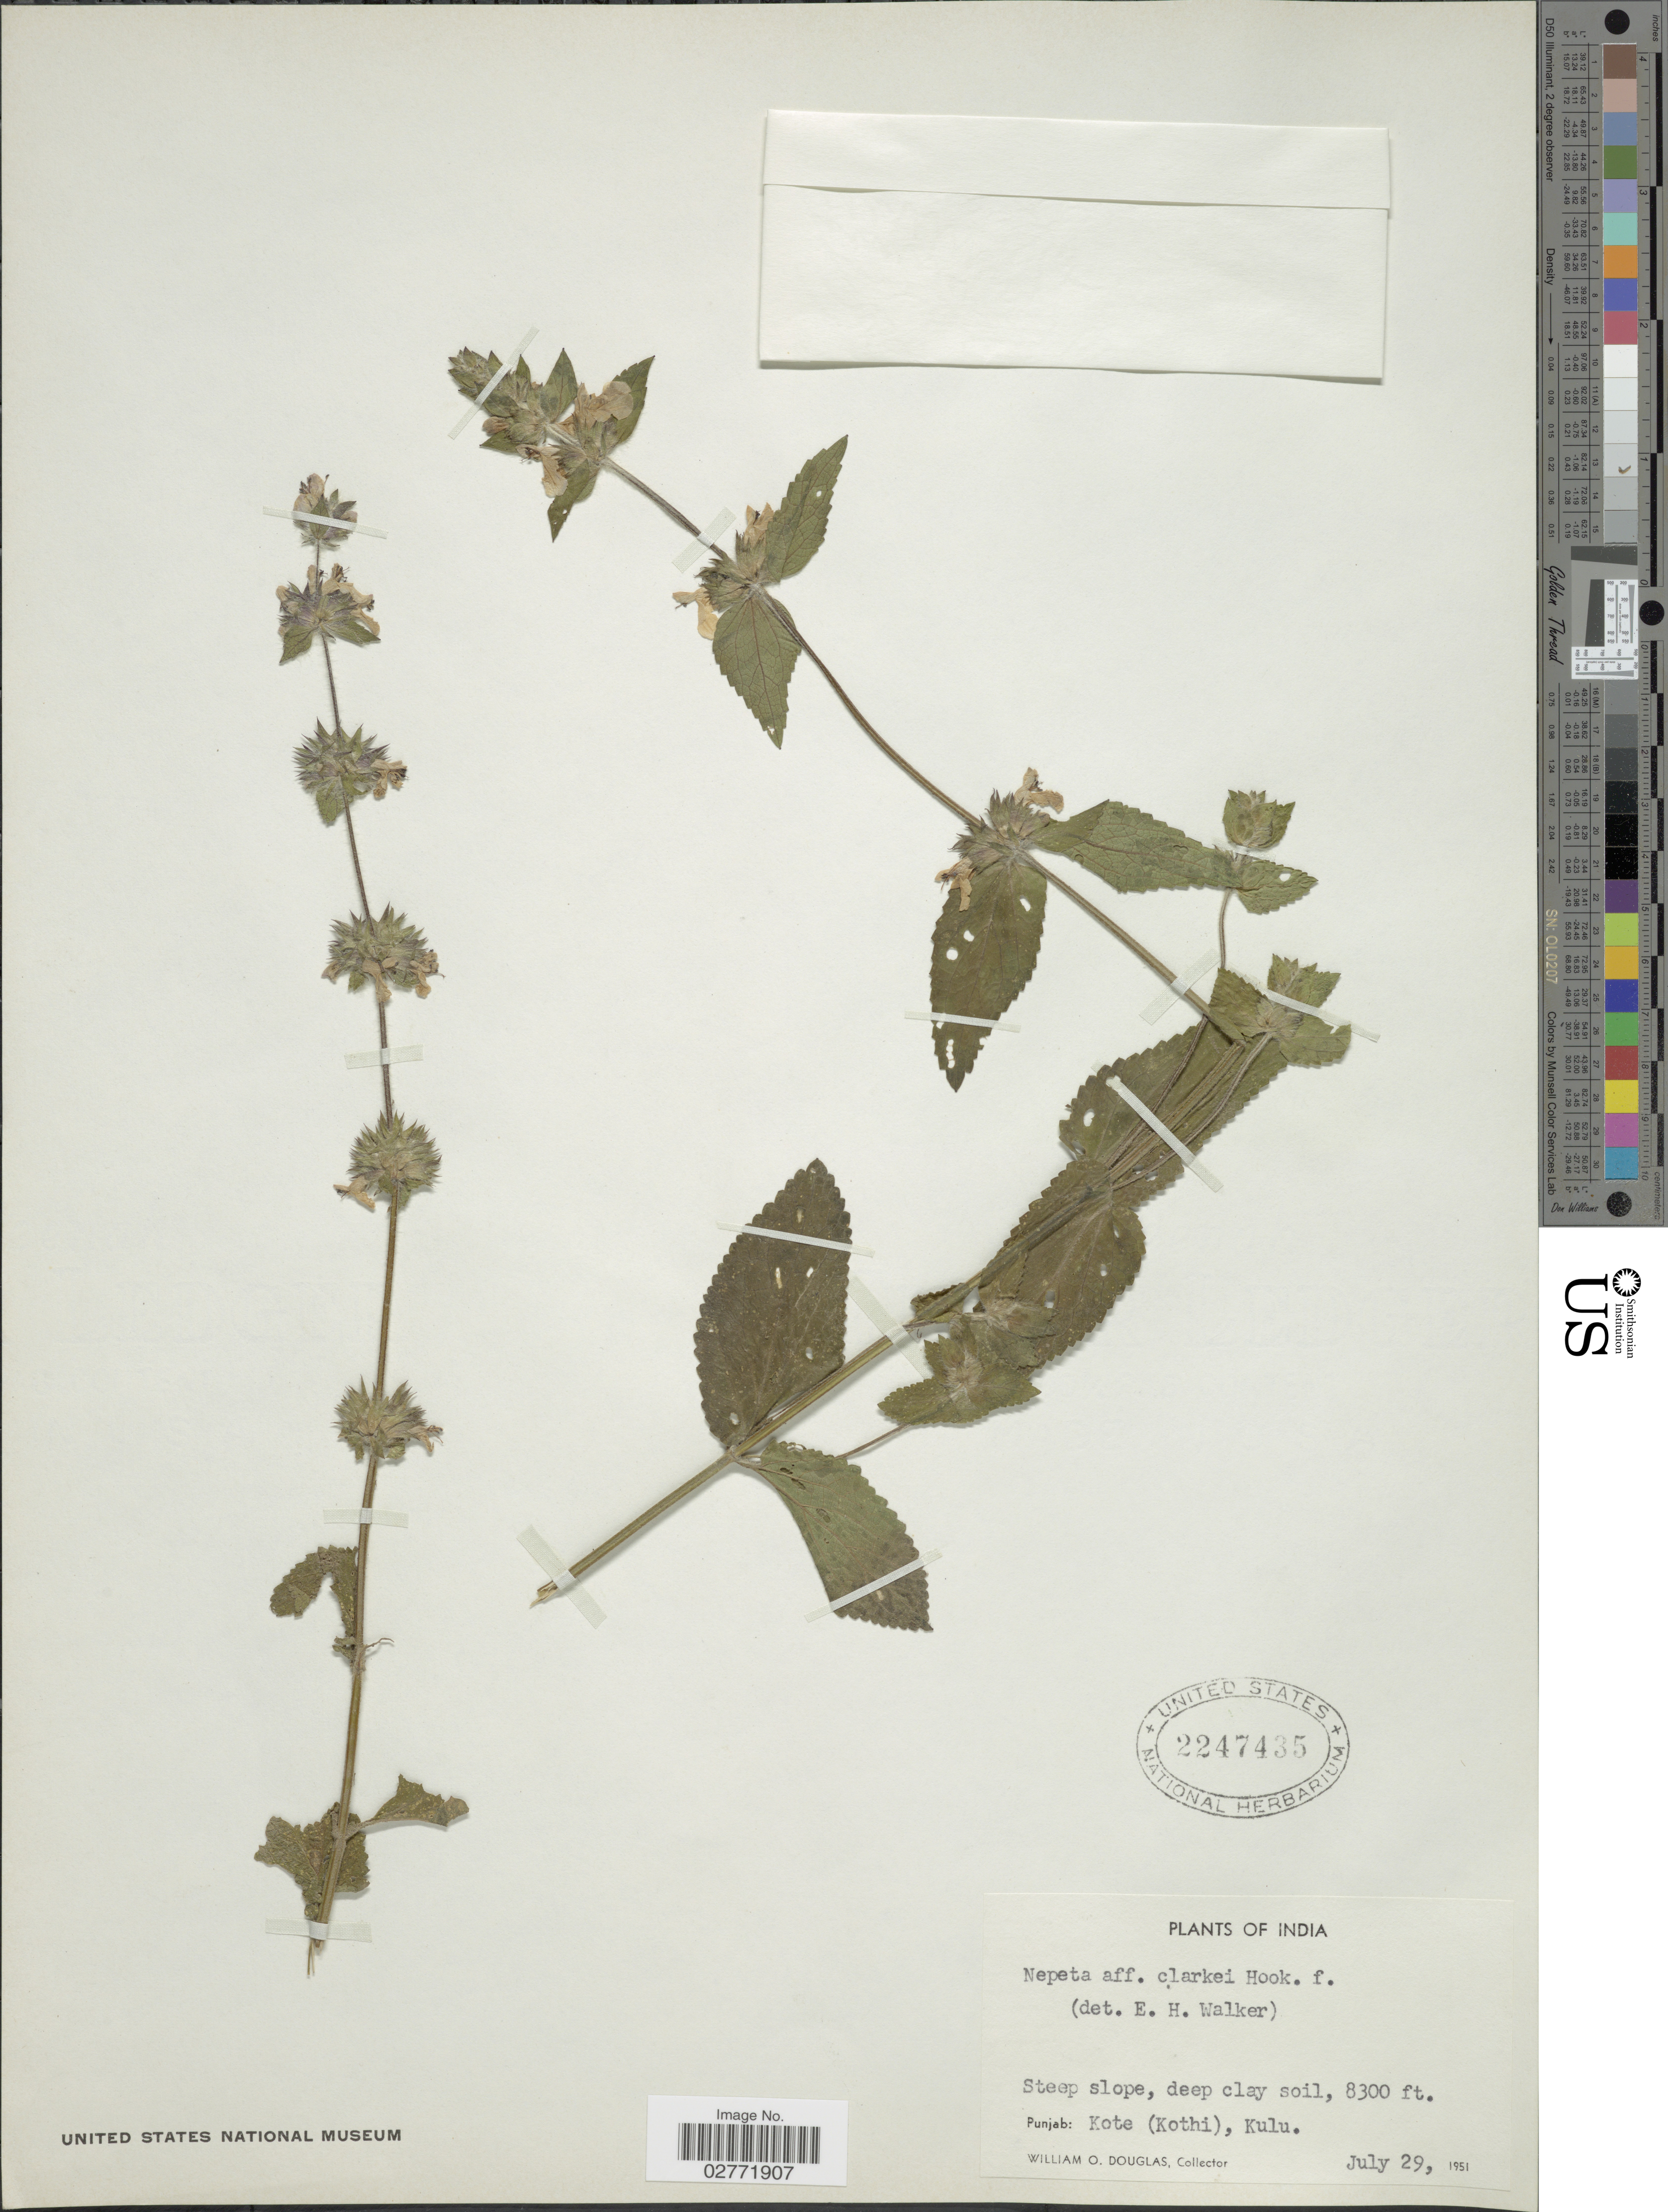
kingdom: Plantae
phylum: Tracheophyta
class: Magnoliopsida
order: Lamiales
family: Lamiaceae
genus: Nepeta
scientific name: Nepeta clarkei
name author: Hook. f.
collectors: W. Douglas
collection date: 1951-07-29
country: India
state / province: Punjab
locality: Kote (Kothi), Kulu.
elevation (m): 2530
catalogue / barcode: US 2247435